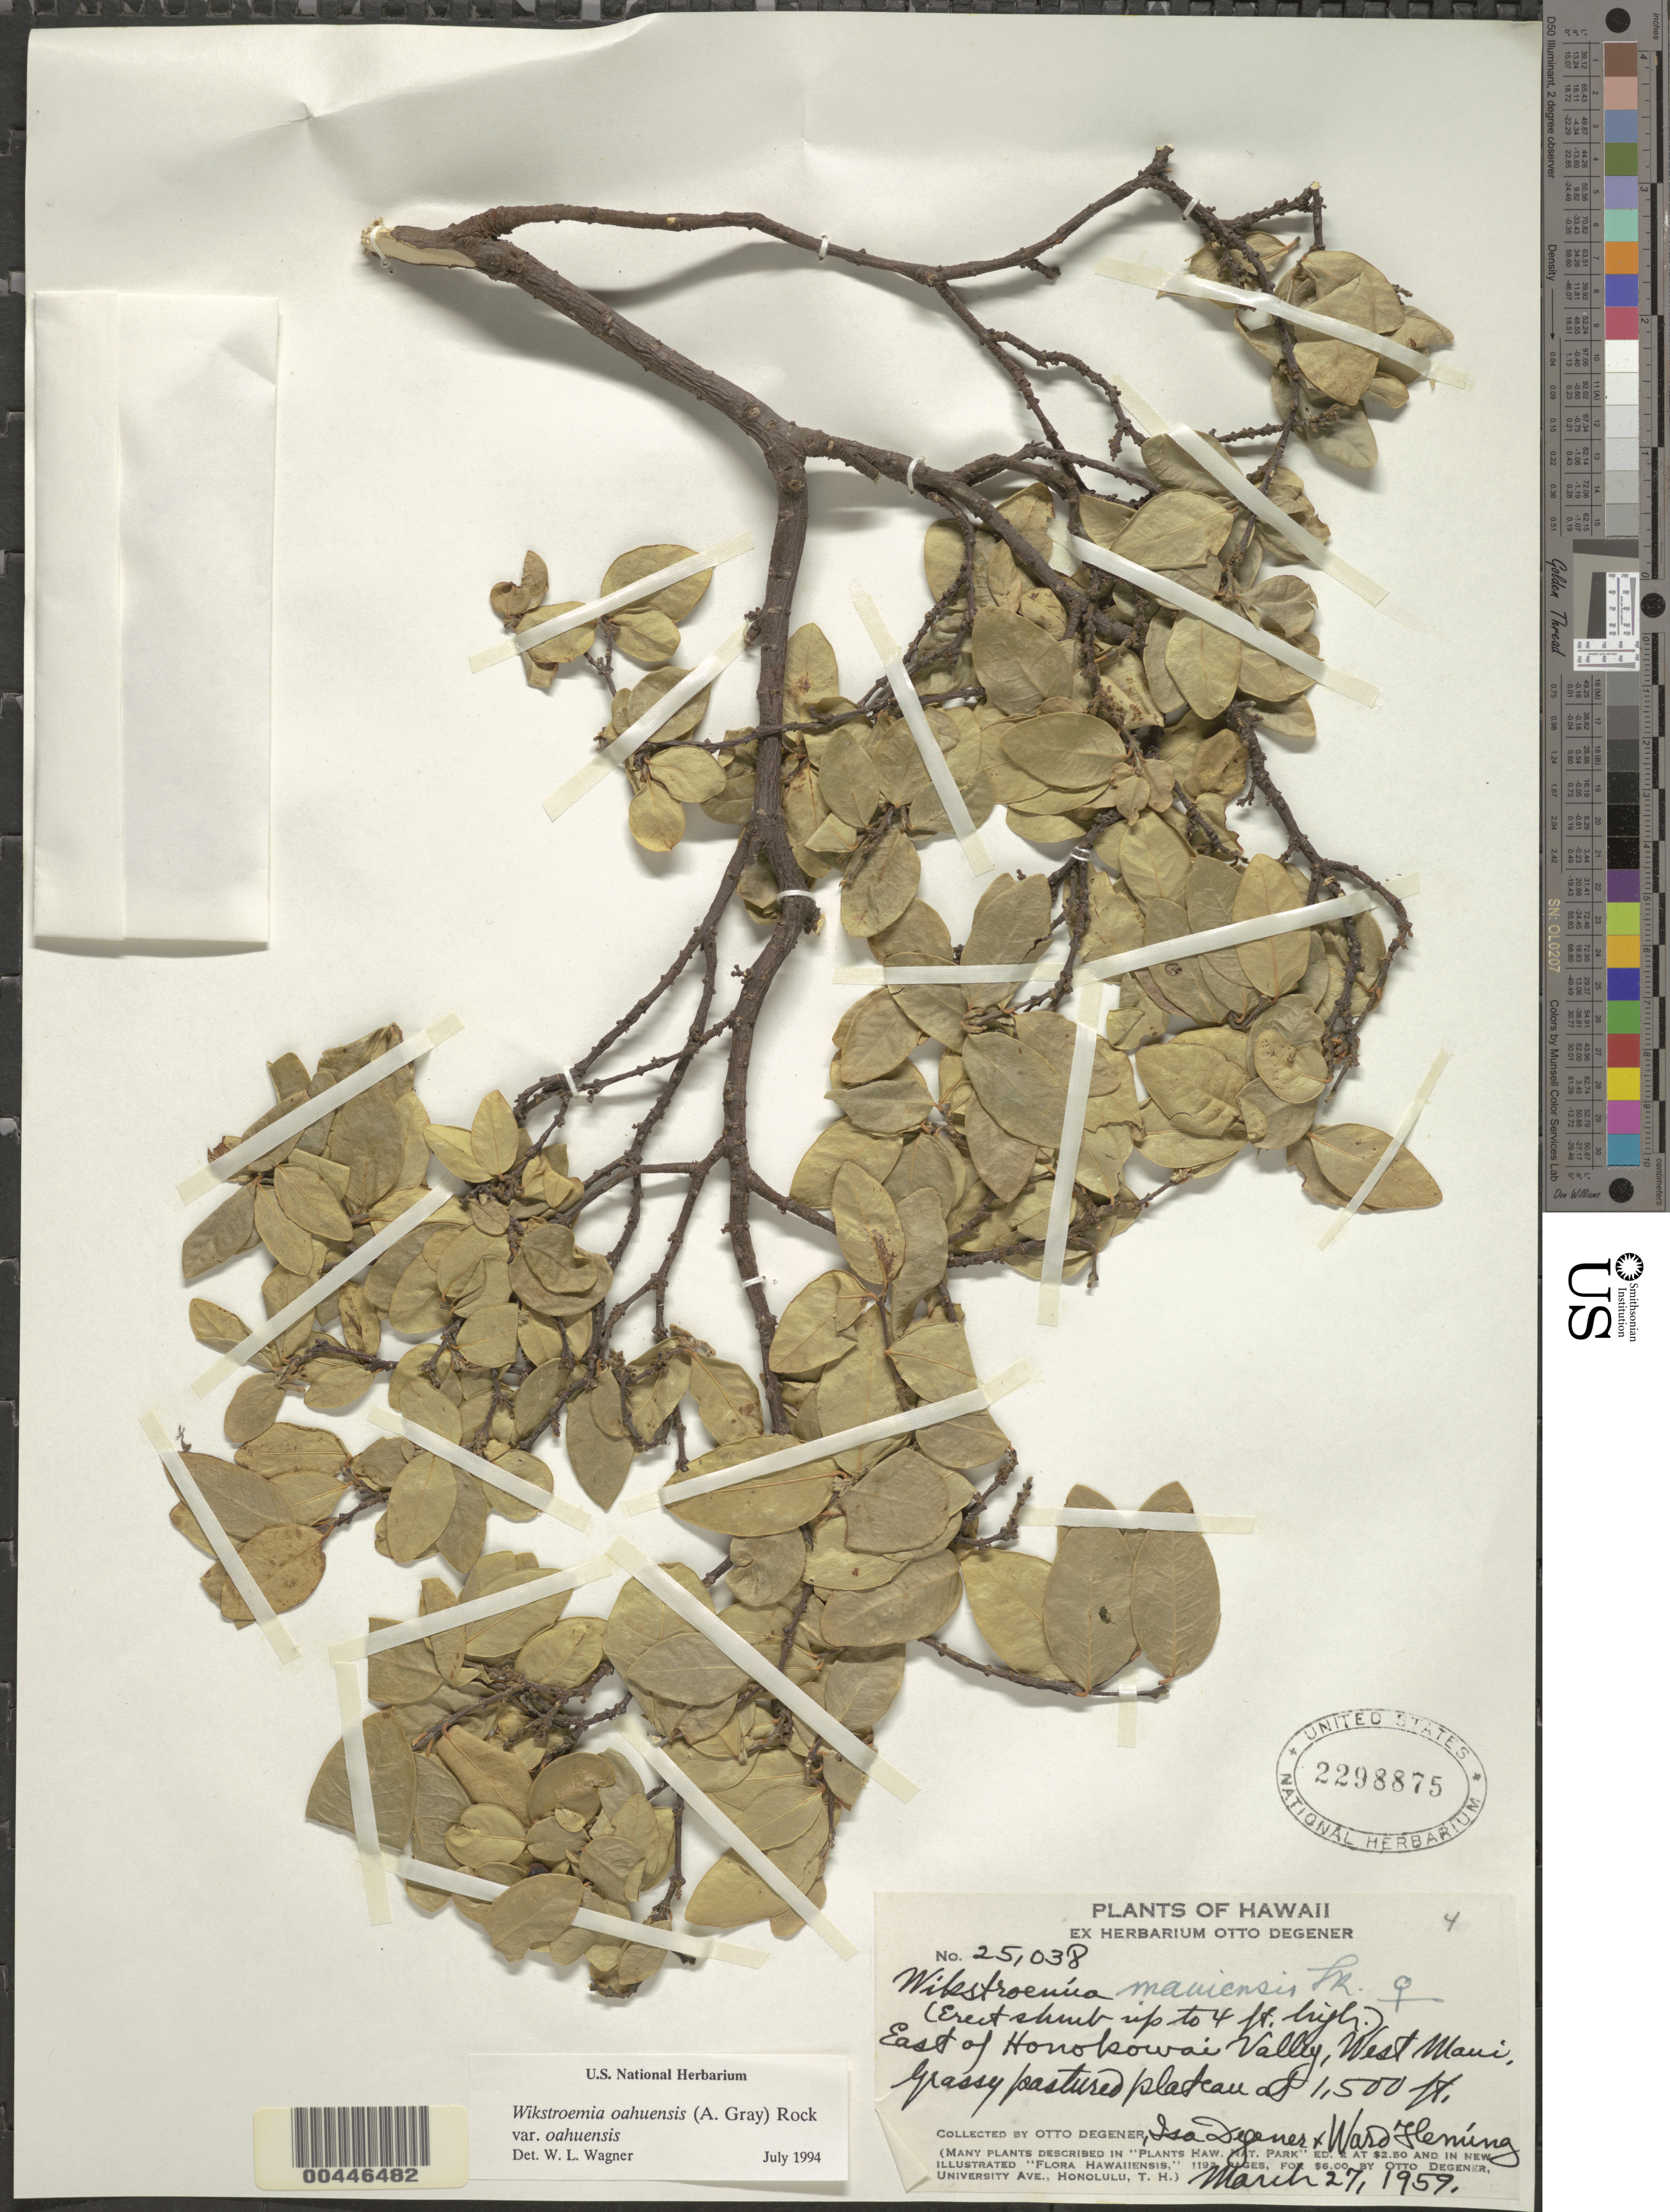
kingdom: Plantae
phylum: Tracheophyta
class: Magnoliopsida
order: Malvales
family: Thymelaeaceae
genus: Wikstroemia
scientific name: Wikstroemia oahuensis var. oahuensis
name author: (A. Gray) Rock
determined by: Wagner, W. L., (BOT), Smithsonian Institution - National Museum of Natural History (UNITED STATES)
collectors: O. Degener, I. Degener & W. Fleming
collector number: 25038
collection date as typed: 27 Mar 1959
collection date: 1959-03-27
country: United States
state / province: Hawaii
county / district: Maui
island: Maui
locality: W Maui, E of Honokowai Valley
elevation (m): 457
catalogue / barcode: US 2298875